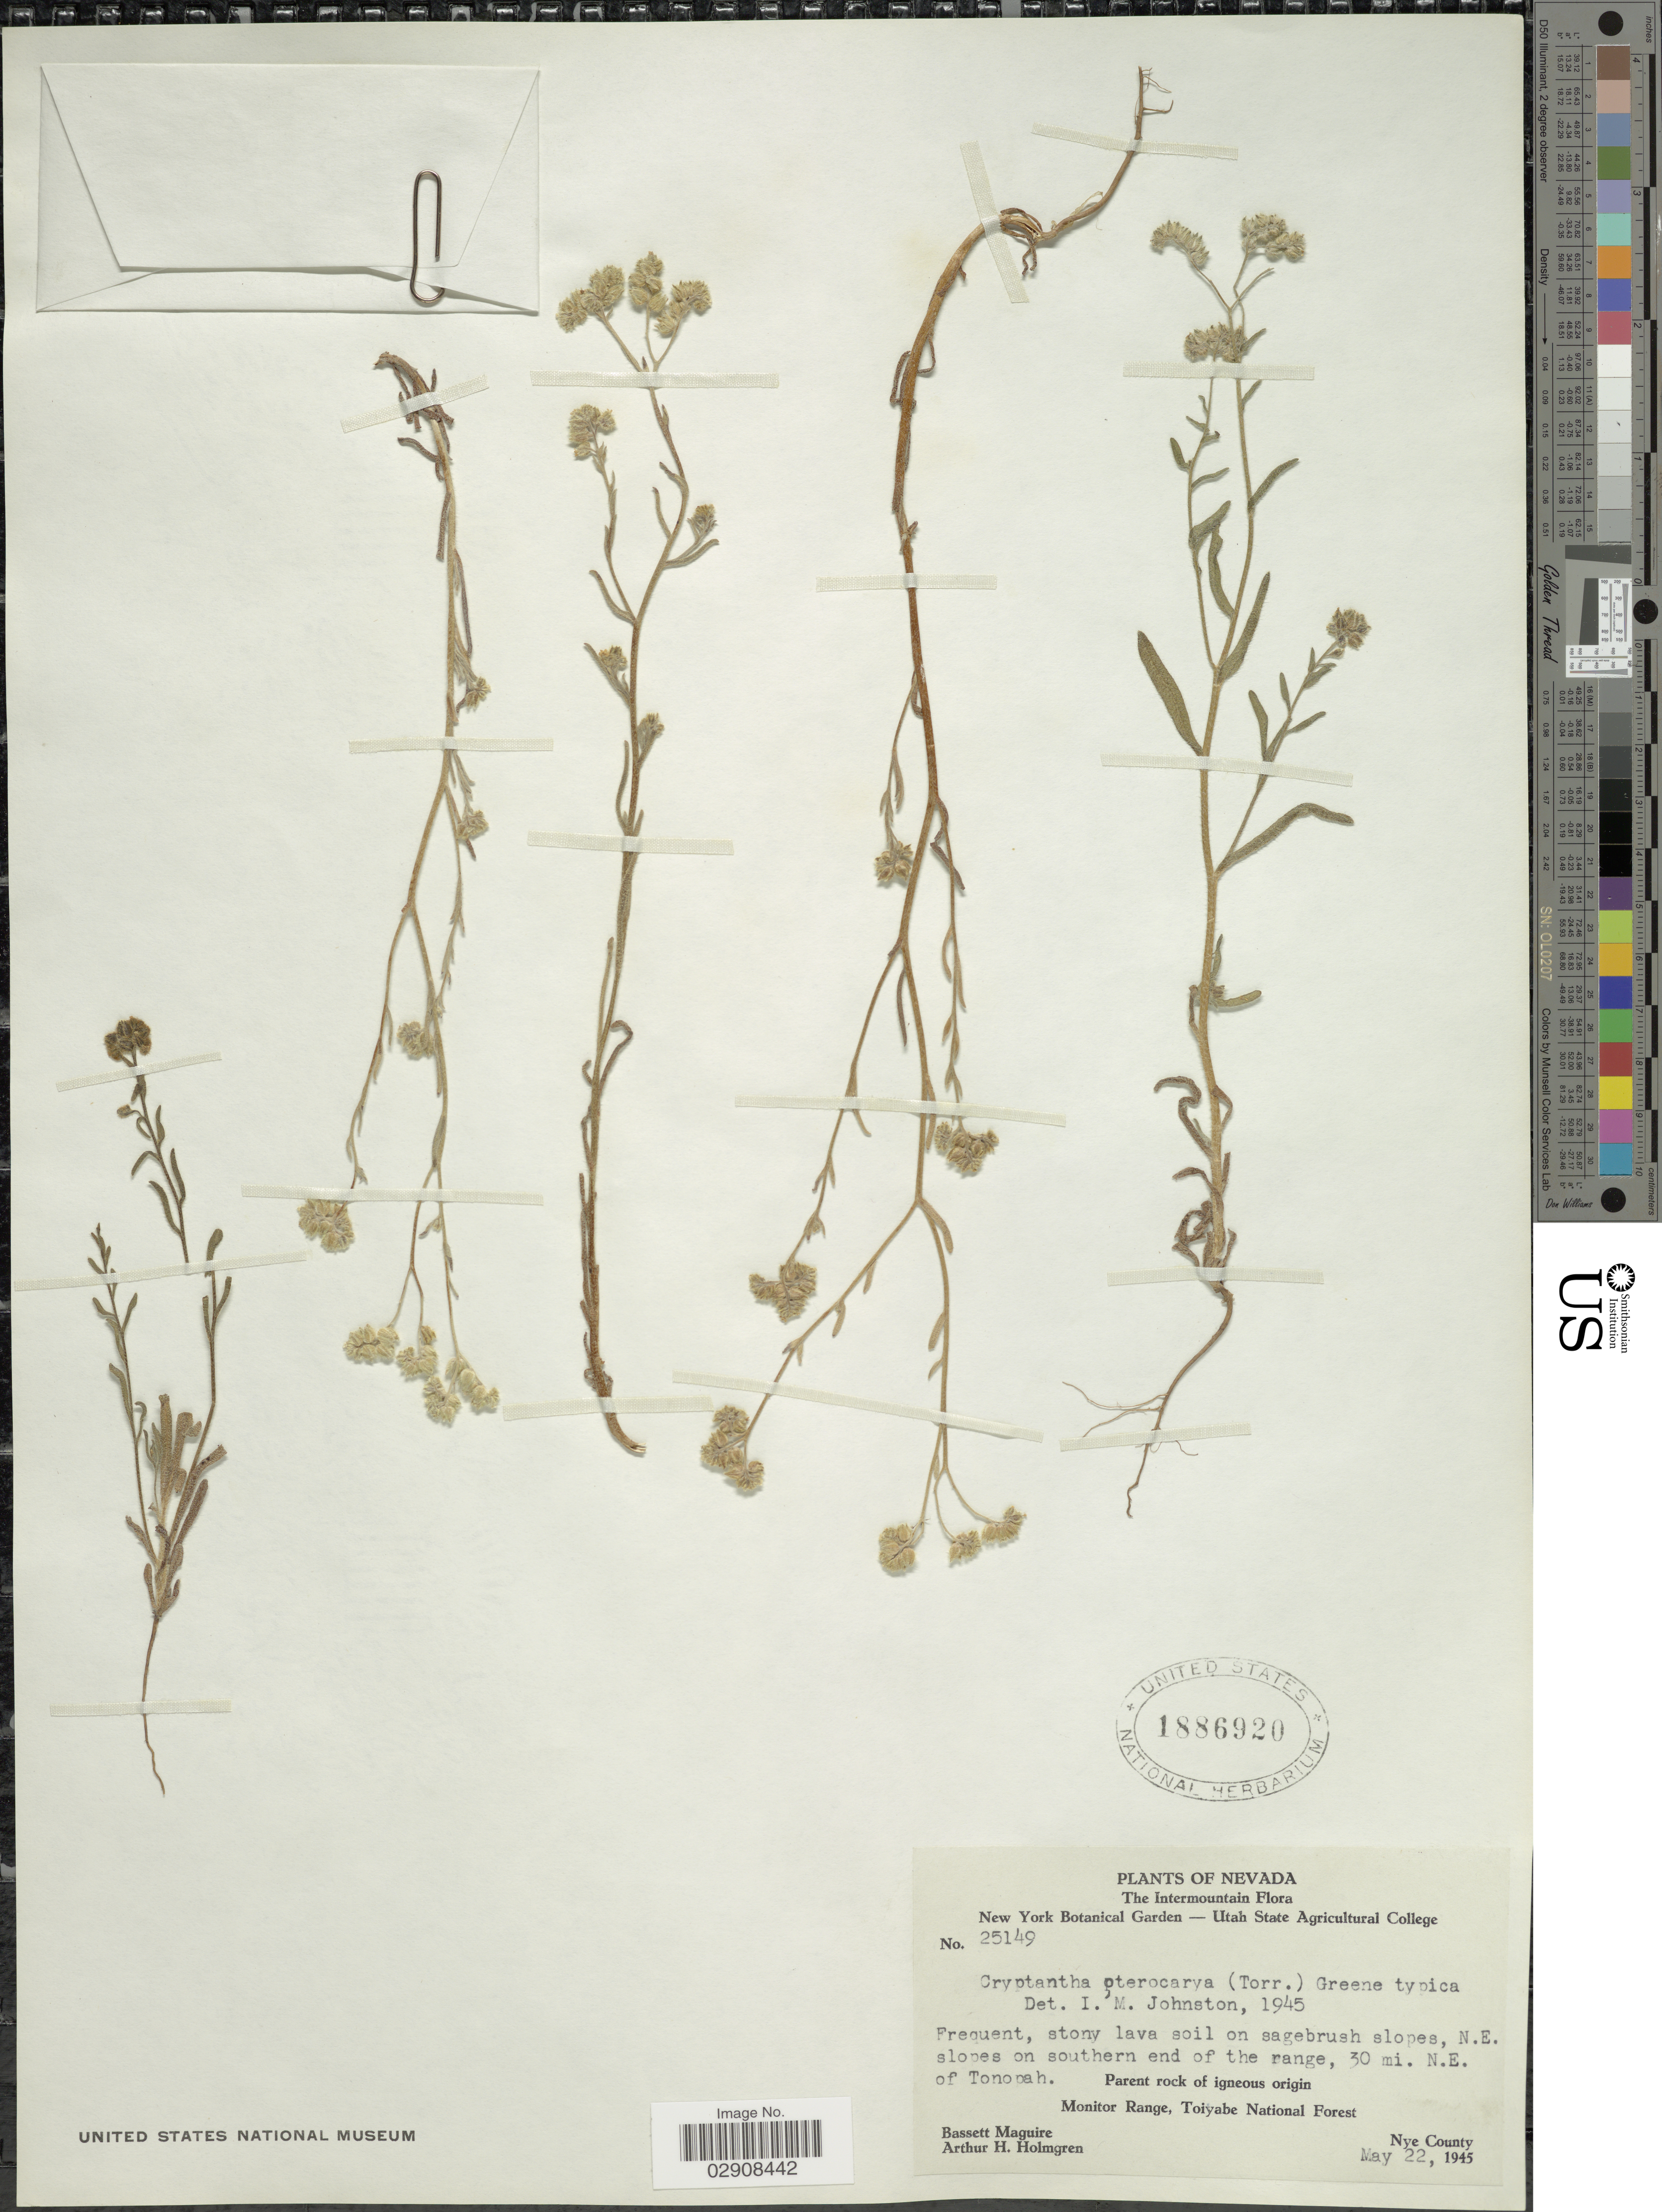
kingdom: Plantae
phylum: Tracheophyta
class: Magnoliopsida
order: Boraginales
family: Boraginaceae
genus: Cryptantha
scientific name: Cryptantha pterocarya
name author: (Torr.) Greene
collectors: B. Maguire & A. H. Holmgren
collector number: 25149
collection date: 1945-05-22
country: United States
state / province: Nevada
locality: The Intermountain Flora. N.E. slopes on southern end of the range, 30 mi. N.E. of Tonopah. Monitor Range, Toiyabe National Forest. Nye County.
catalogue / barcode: US 1886920